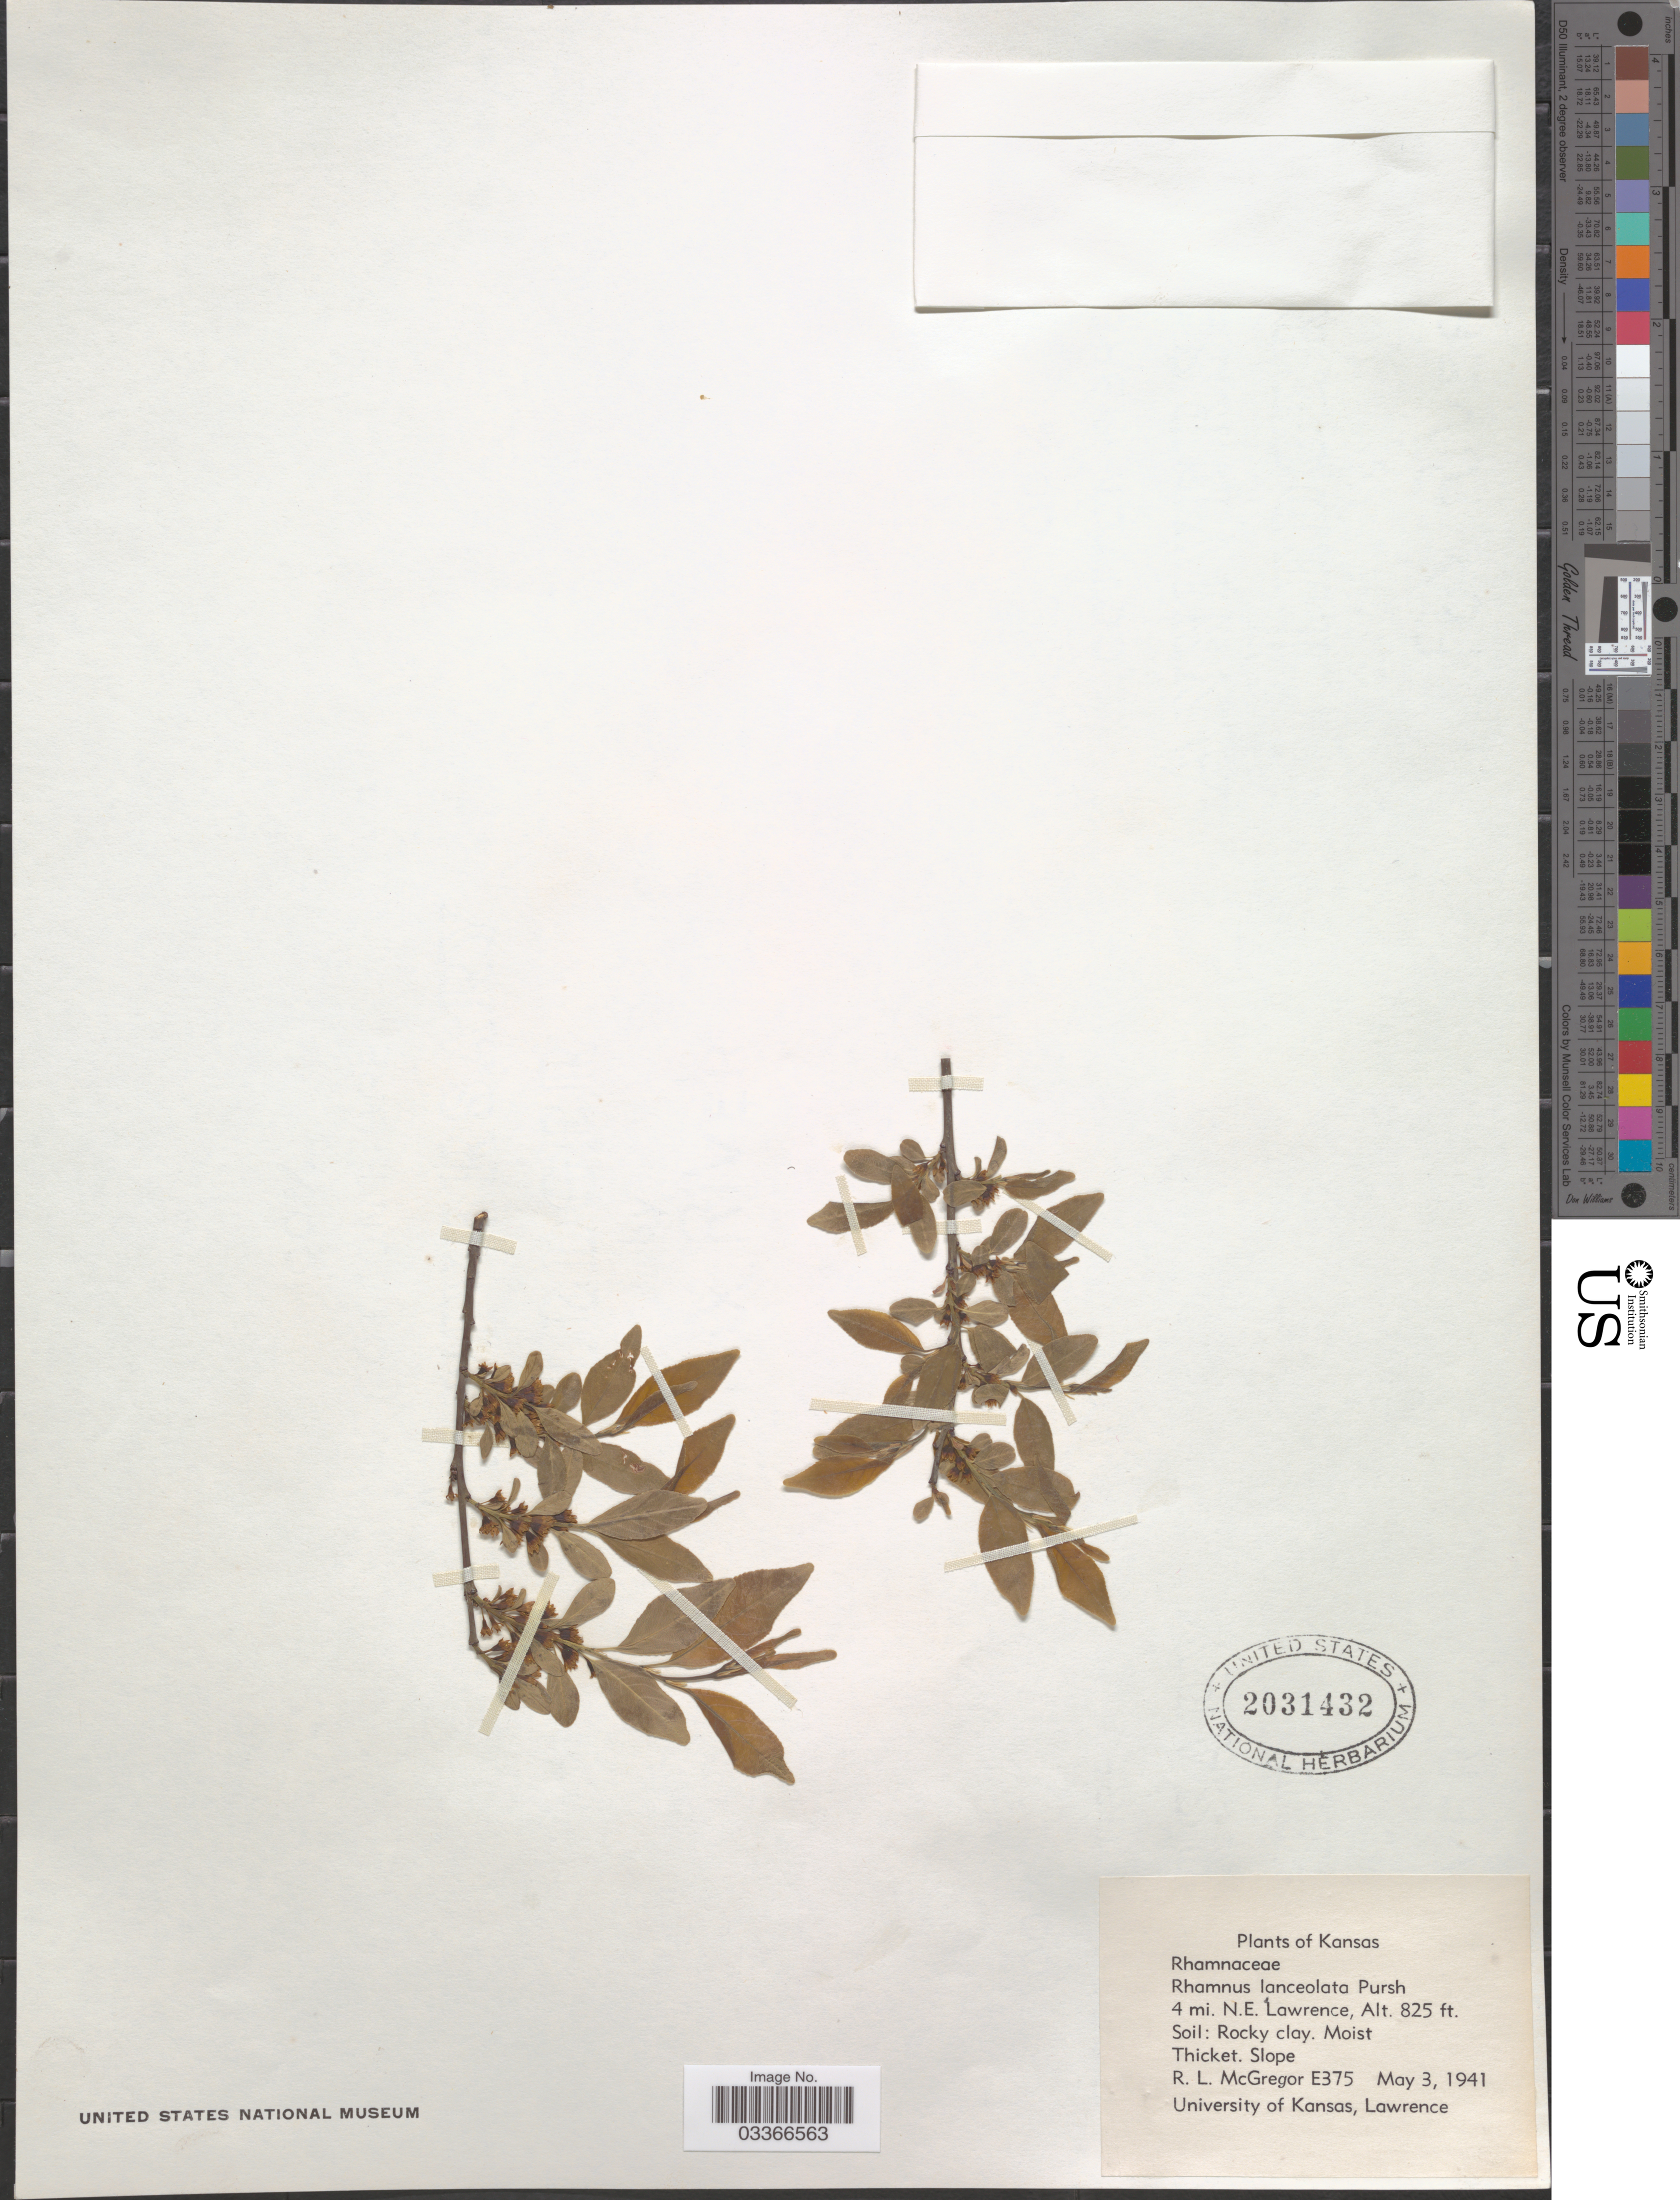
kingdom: Plantae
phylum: Tracheophyta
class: Magnoliopsida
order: Rosales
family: Rhamnaceae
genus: Rhamnus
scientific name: Rhamnus lanceolata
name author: Pursh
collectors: R. McGregor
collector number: E375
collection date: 1941-05-03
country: United States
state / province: Kansas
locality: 4 mi. N.E. Lawrence.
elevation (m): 251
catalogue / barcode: US 2031432